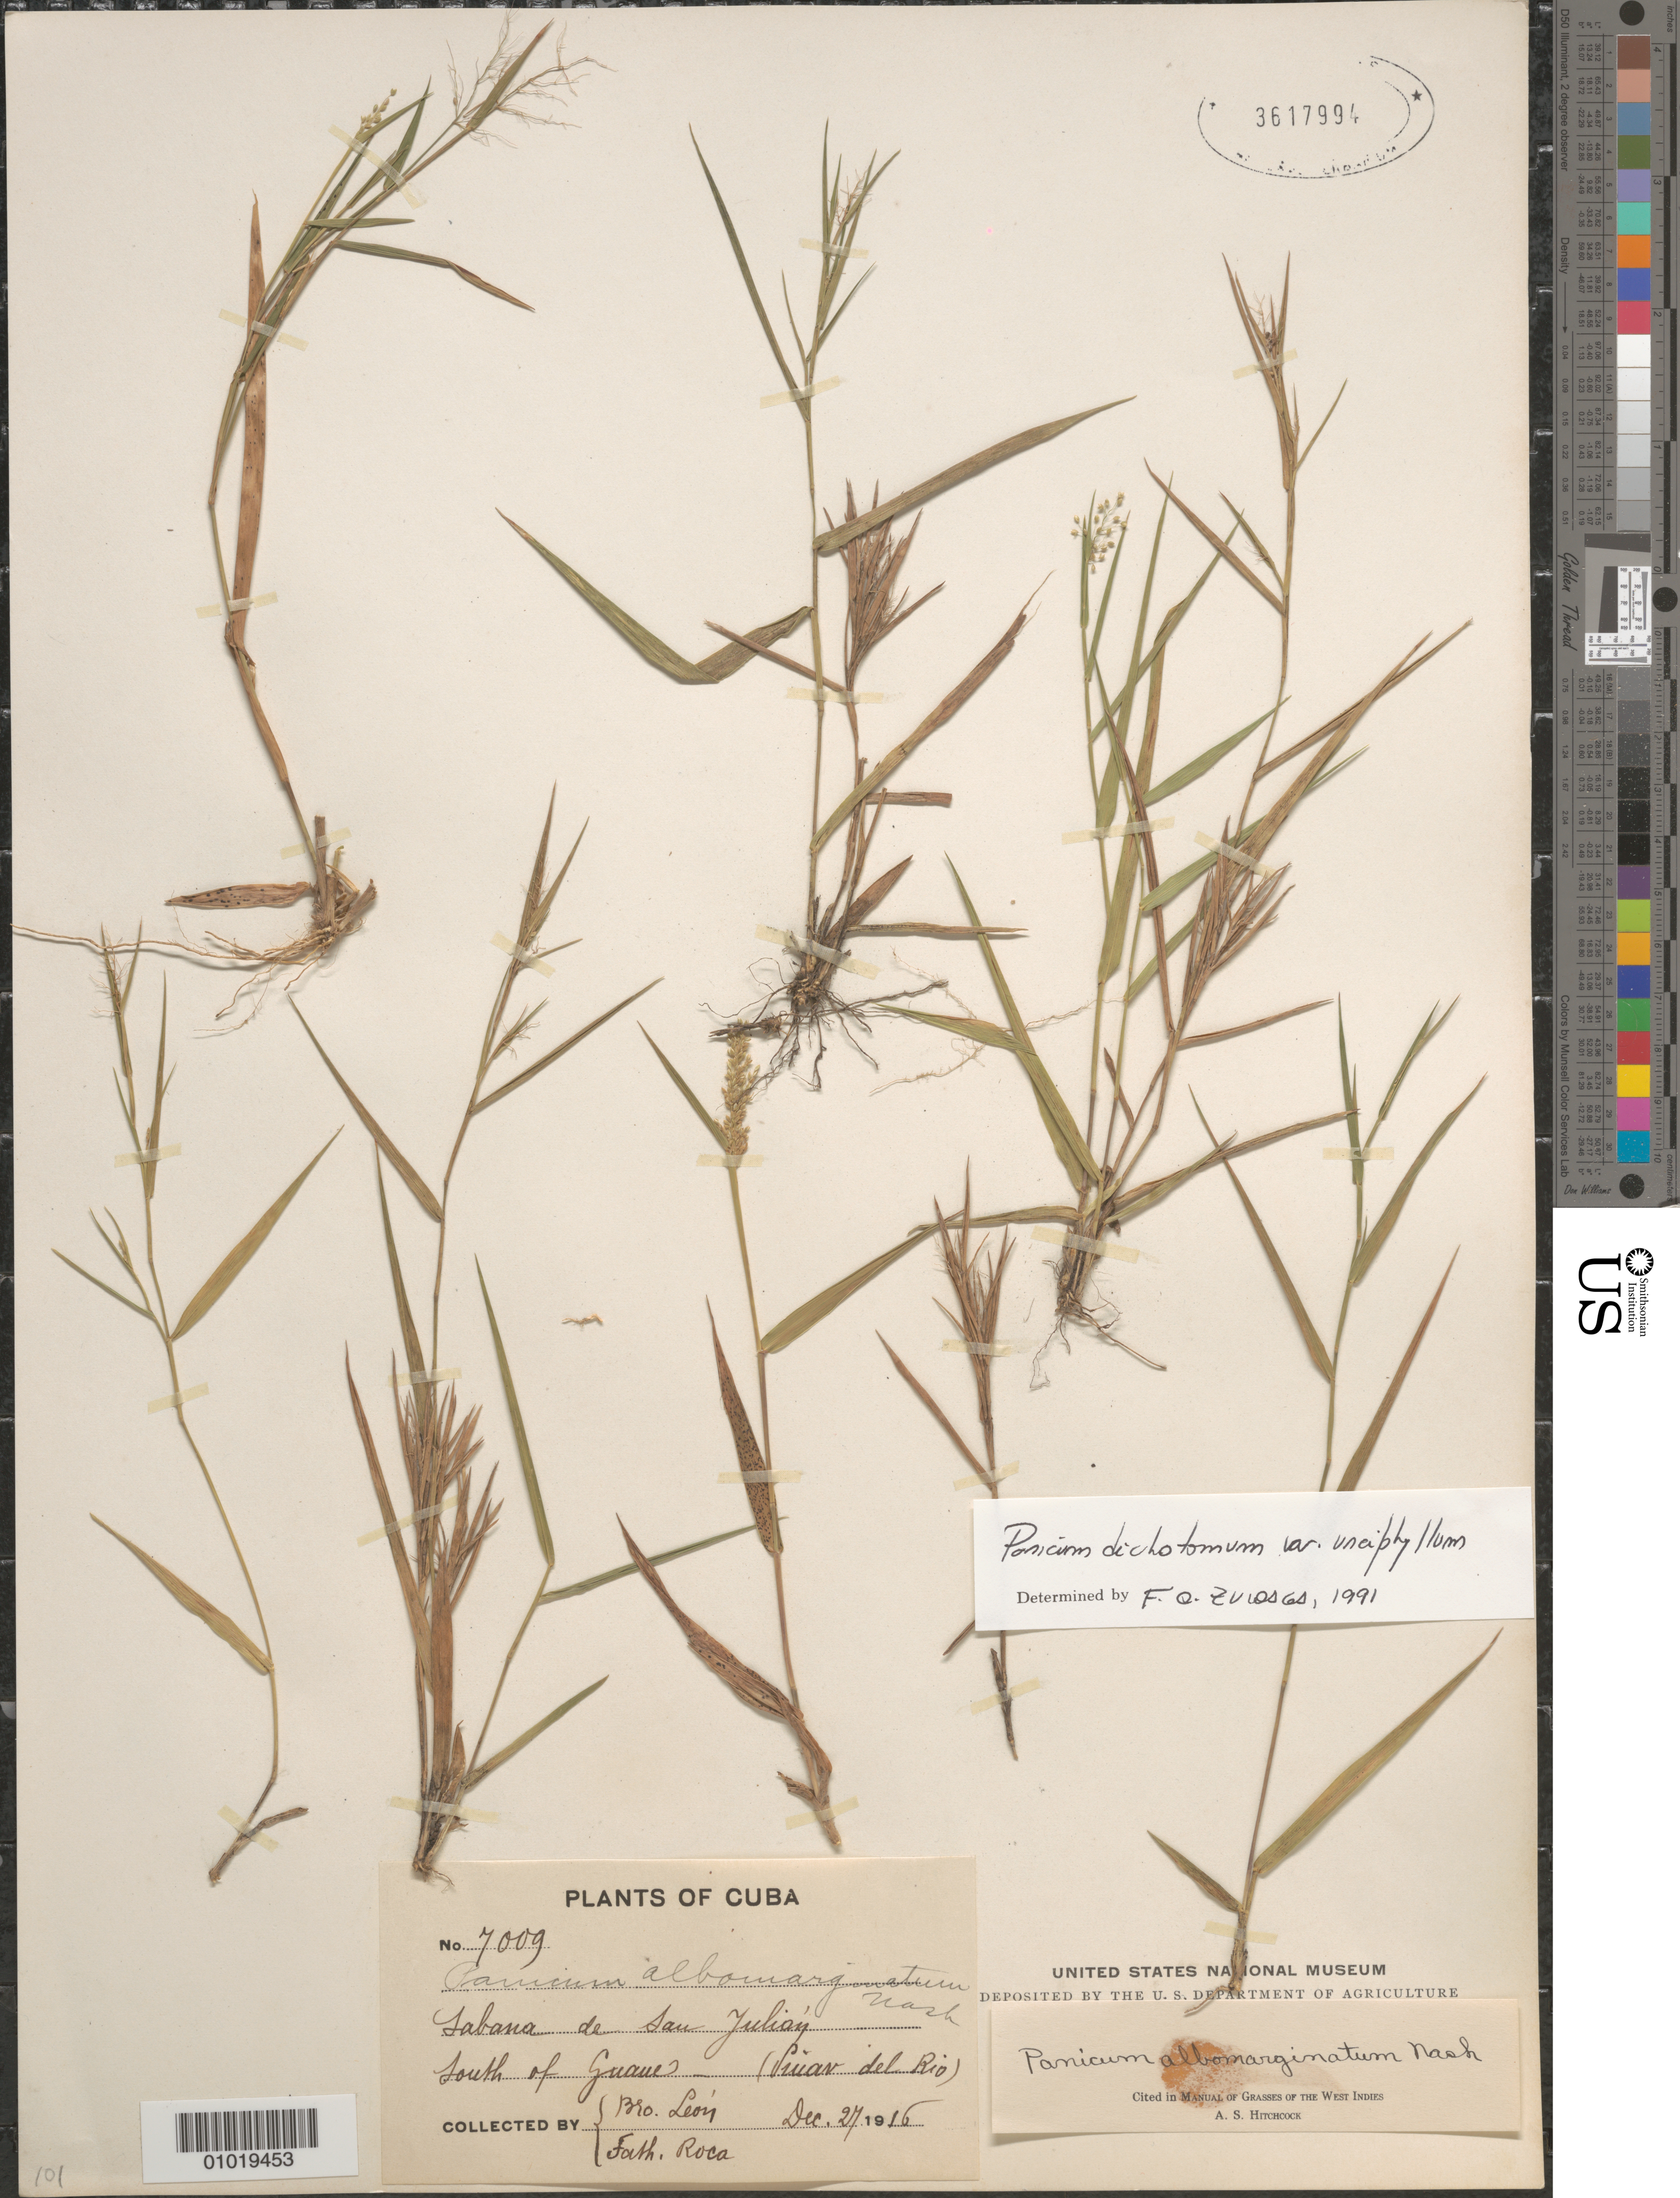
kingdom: Plantae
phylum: Tracheophyta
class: Liliopsida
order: Poales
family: Poaceae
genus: Panicum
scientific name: Panicum dichotomum var. unciphyllum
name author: (Trin.) Wipff & S.D. Jones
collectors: Bro. León & M. Roca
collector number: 7009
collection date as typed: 27 Dec 1916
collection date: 1916-12-27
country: Cuba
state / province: Pinar del Rio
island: Cuba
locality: San Julian savanna S of Guane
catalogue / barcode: US 3617994